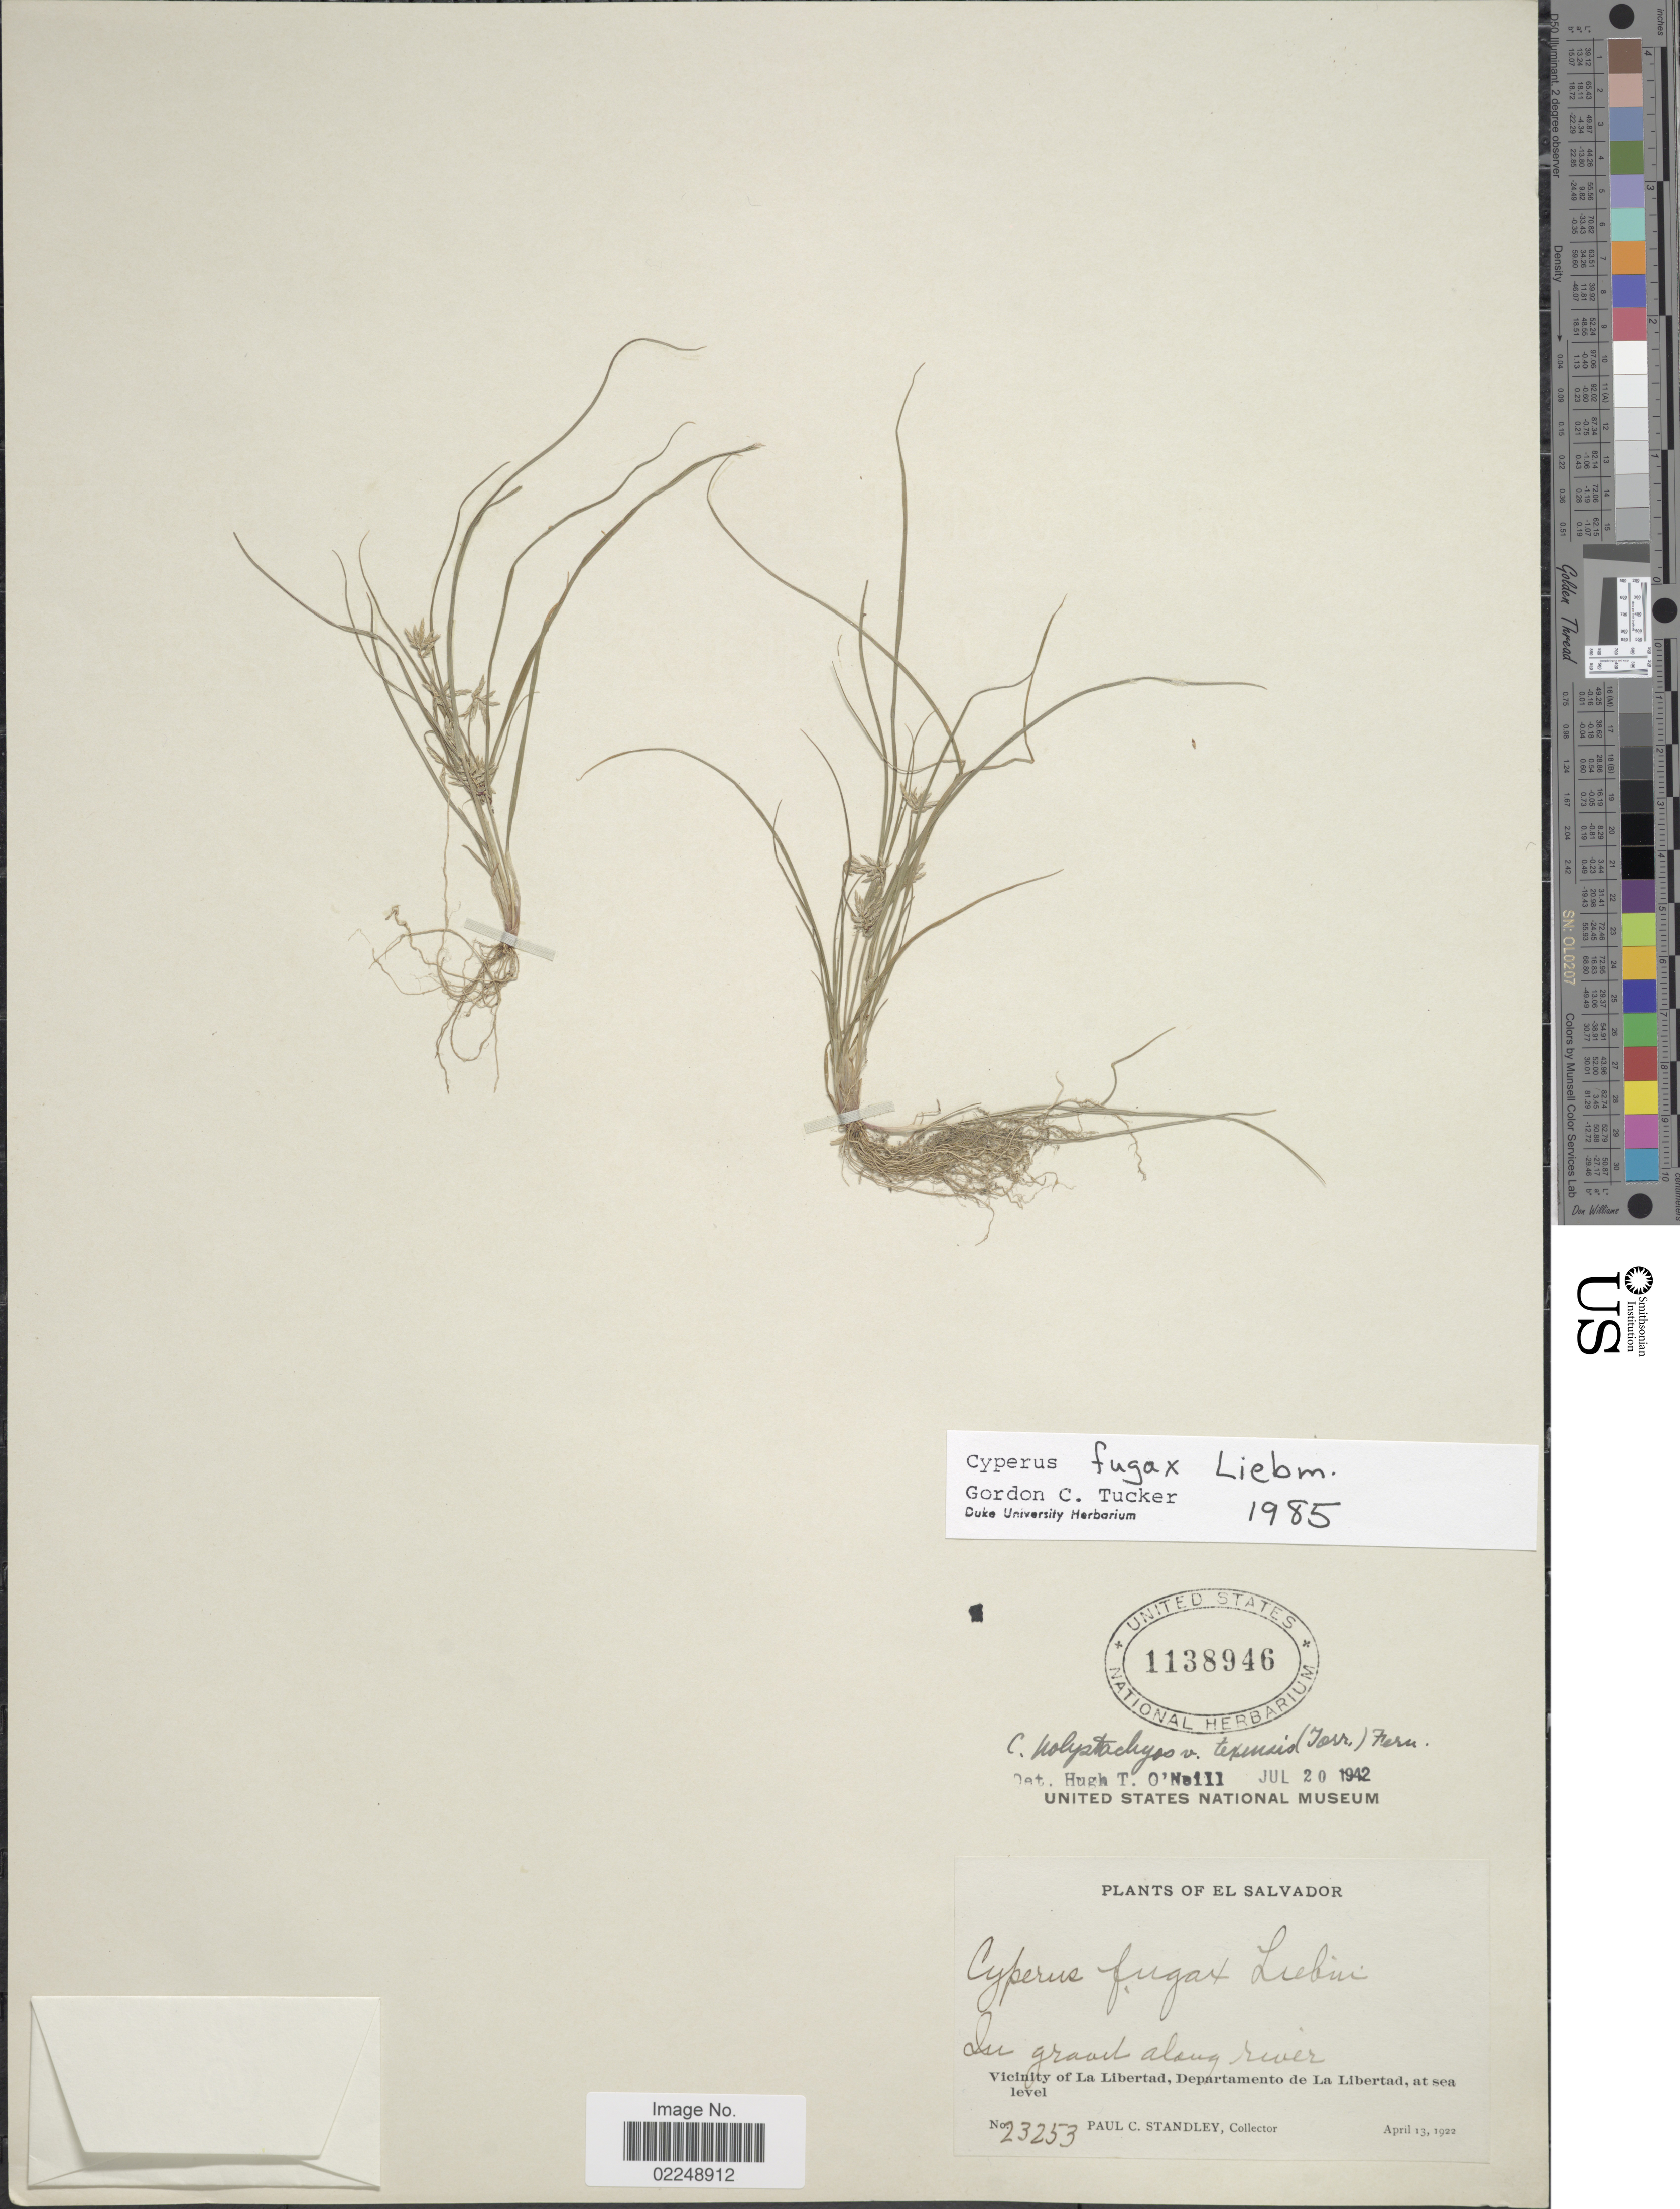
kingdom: Plantae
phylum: Tracheophyta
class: Liliopsida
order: Poales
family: Cyperaceae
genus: Cyperus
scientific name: Cyperus fugax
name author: Liebm.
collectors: P. C. Standley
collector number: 23253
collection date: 1922-04-13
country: El Salvador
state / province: La Libertad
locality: Vicinity of La Libertad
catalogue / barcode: US 1138946